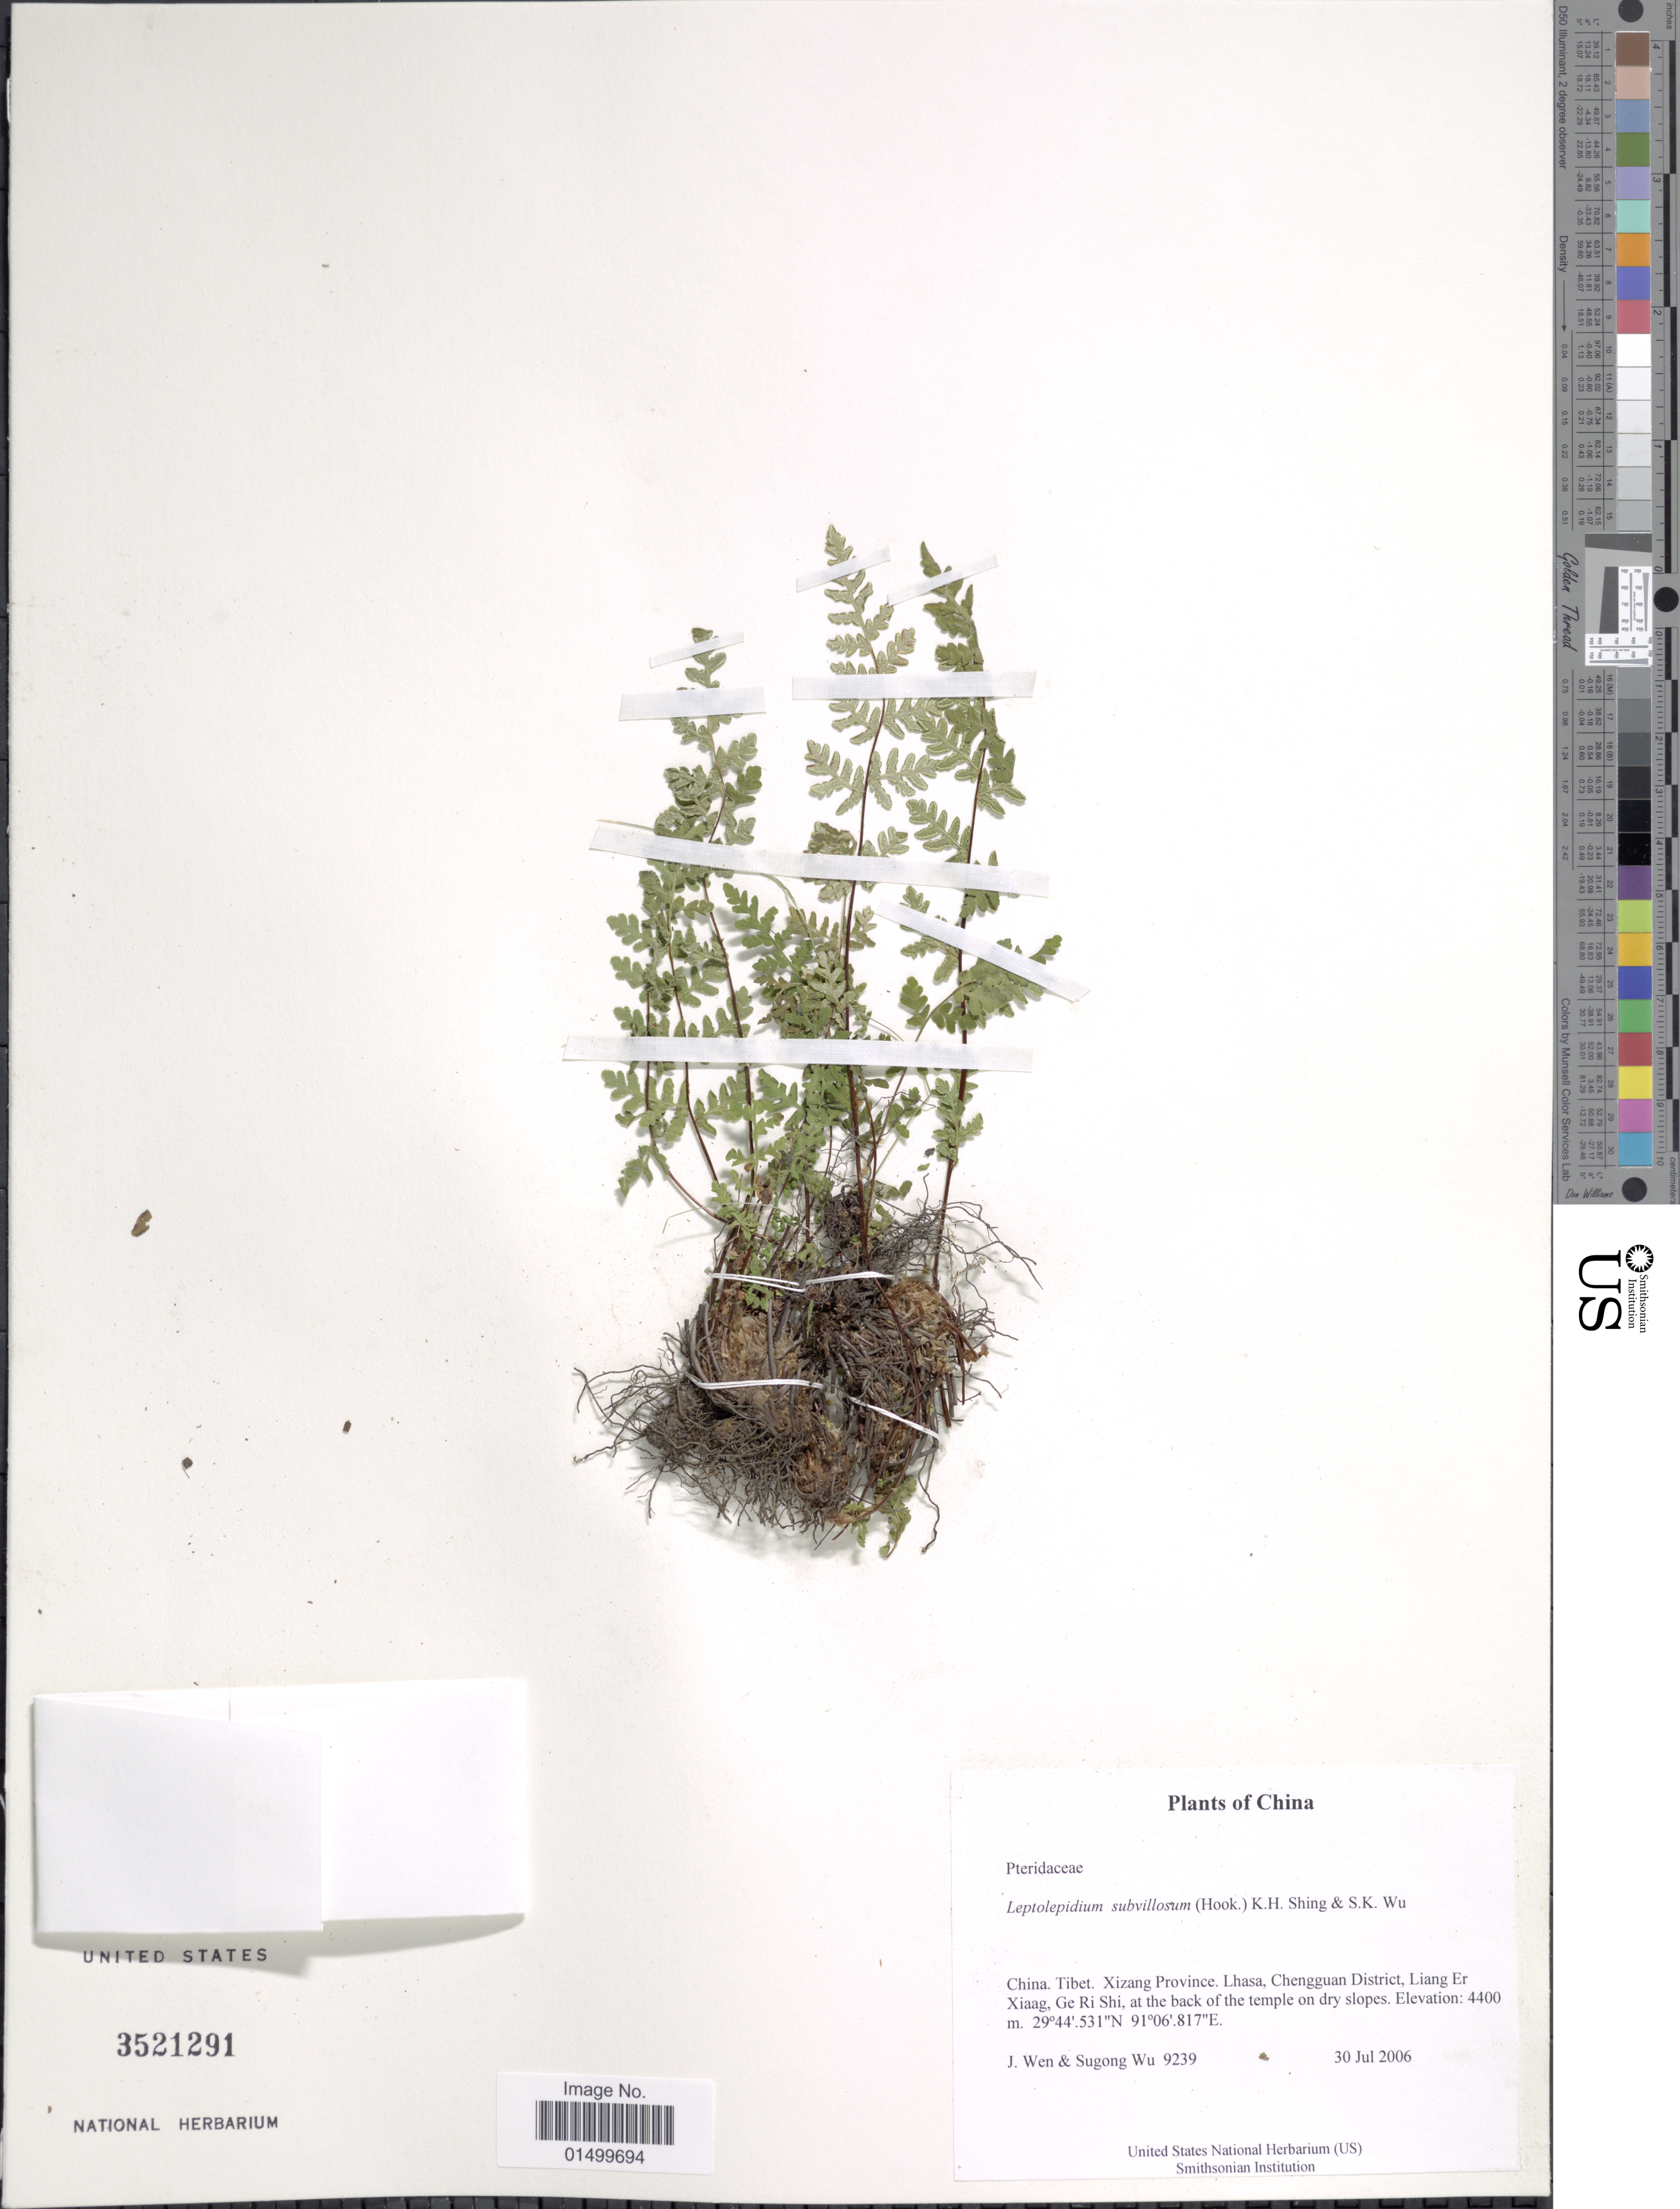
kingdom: Plantae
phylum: Tracheophyta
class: Polypodiopsida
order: Polypodiales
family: Pteridaceae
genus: Cheilanthes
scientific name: Cheilanthes subvillosum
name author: Hook.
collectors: J. Wen & Sugong Wu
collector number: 9239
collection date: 2006-07-30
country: China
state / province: Xizang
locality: Tibet, Lhasa Chengguan District, Liang Er Xiaag, Ge Ri Shi, at the back of the temple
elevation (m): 4400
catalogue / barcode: US 3521291